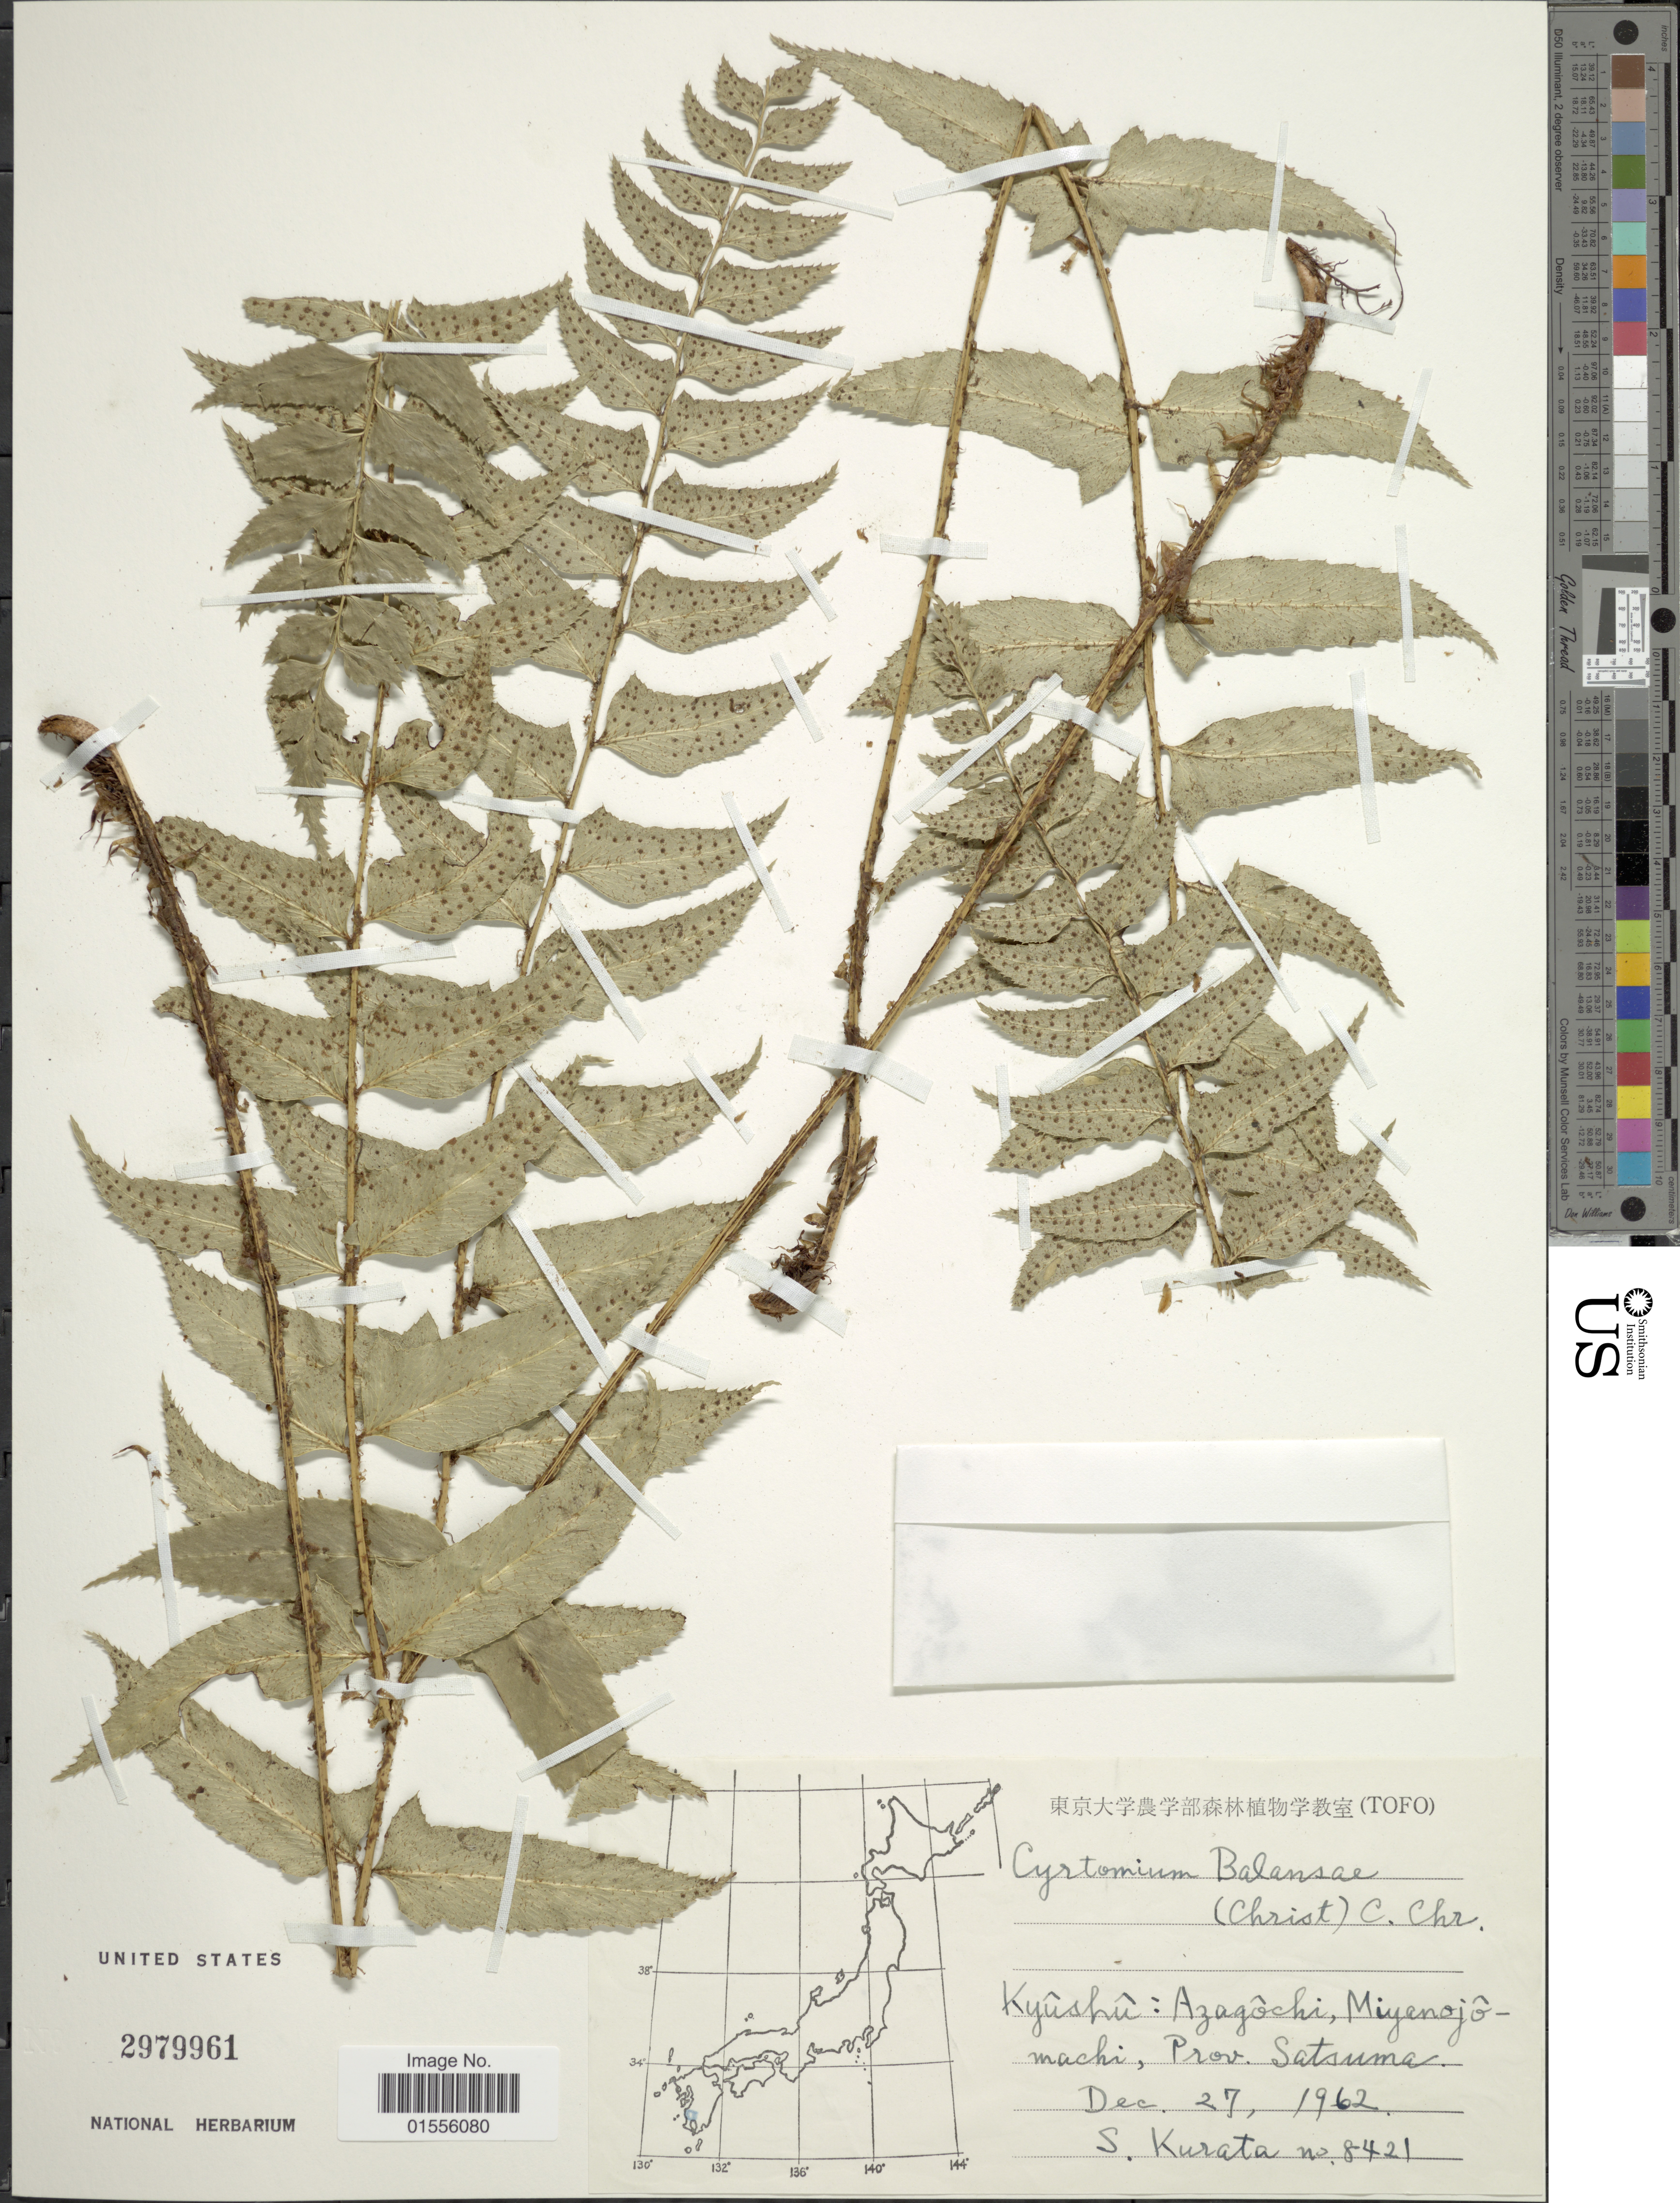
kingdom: Plantae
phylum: Tracheophyta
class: Polypodiopsida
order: Polypodiales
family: Dryopteridaceae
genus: Cyrtomium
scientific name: Cyrtomium balansae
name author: (Christ) C. Chr.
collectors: Sa. Kurata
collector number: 8421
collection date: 1962-12-27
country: Japan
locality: Kyûshû: Azogôchi, Miyanojô-machi, Prov. Satsuma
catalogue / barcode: US 2979961